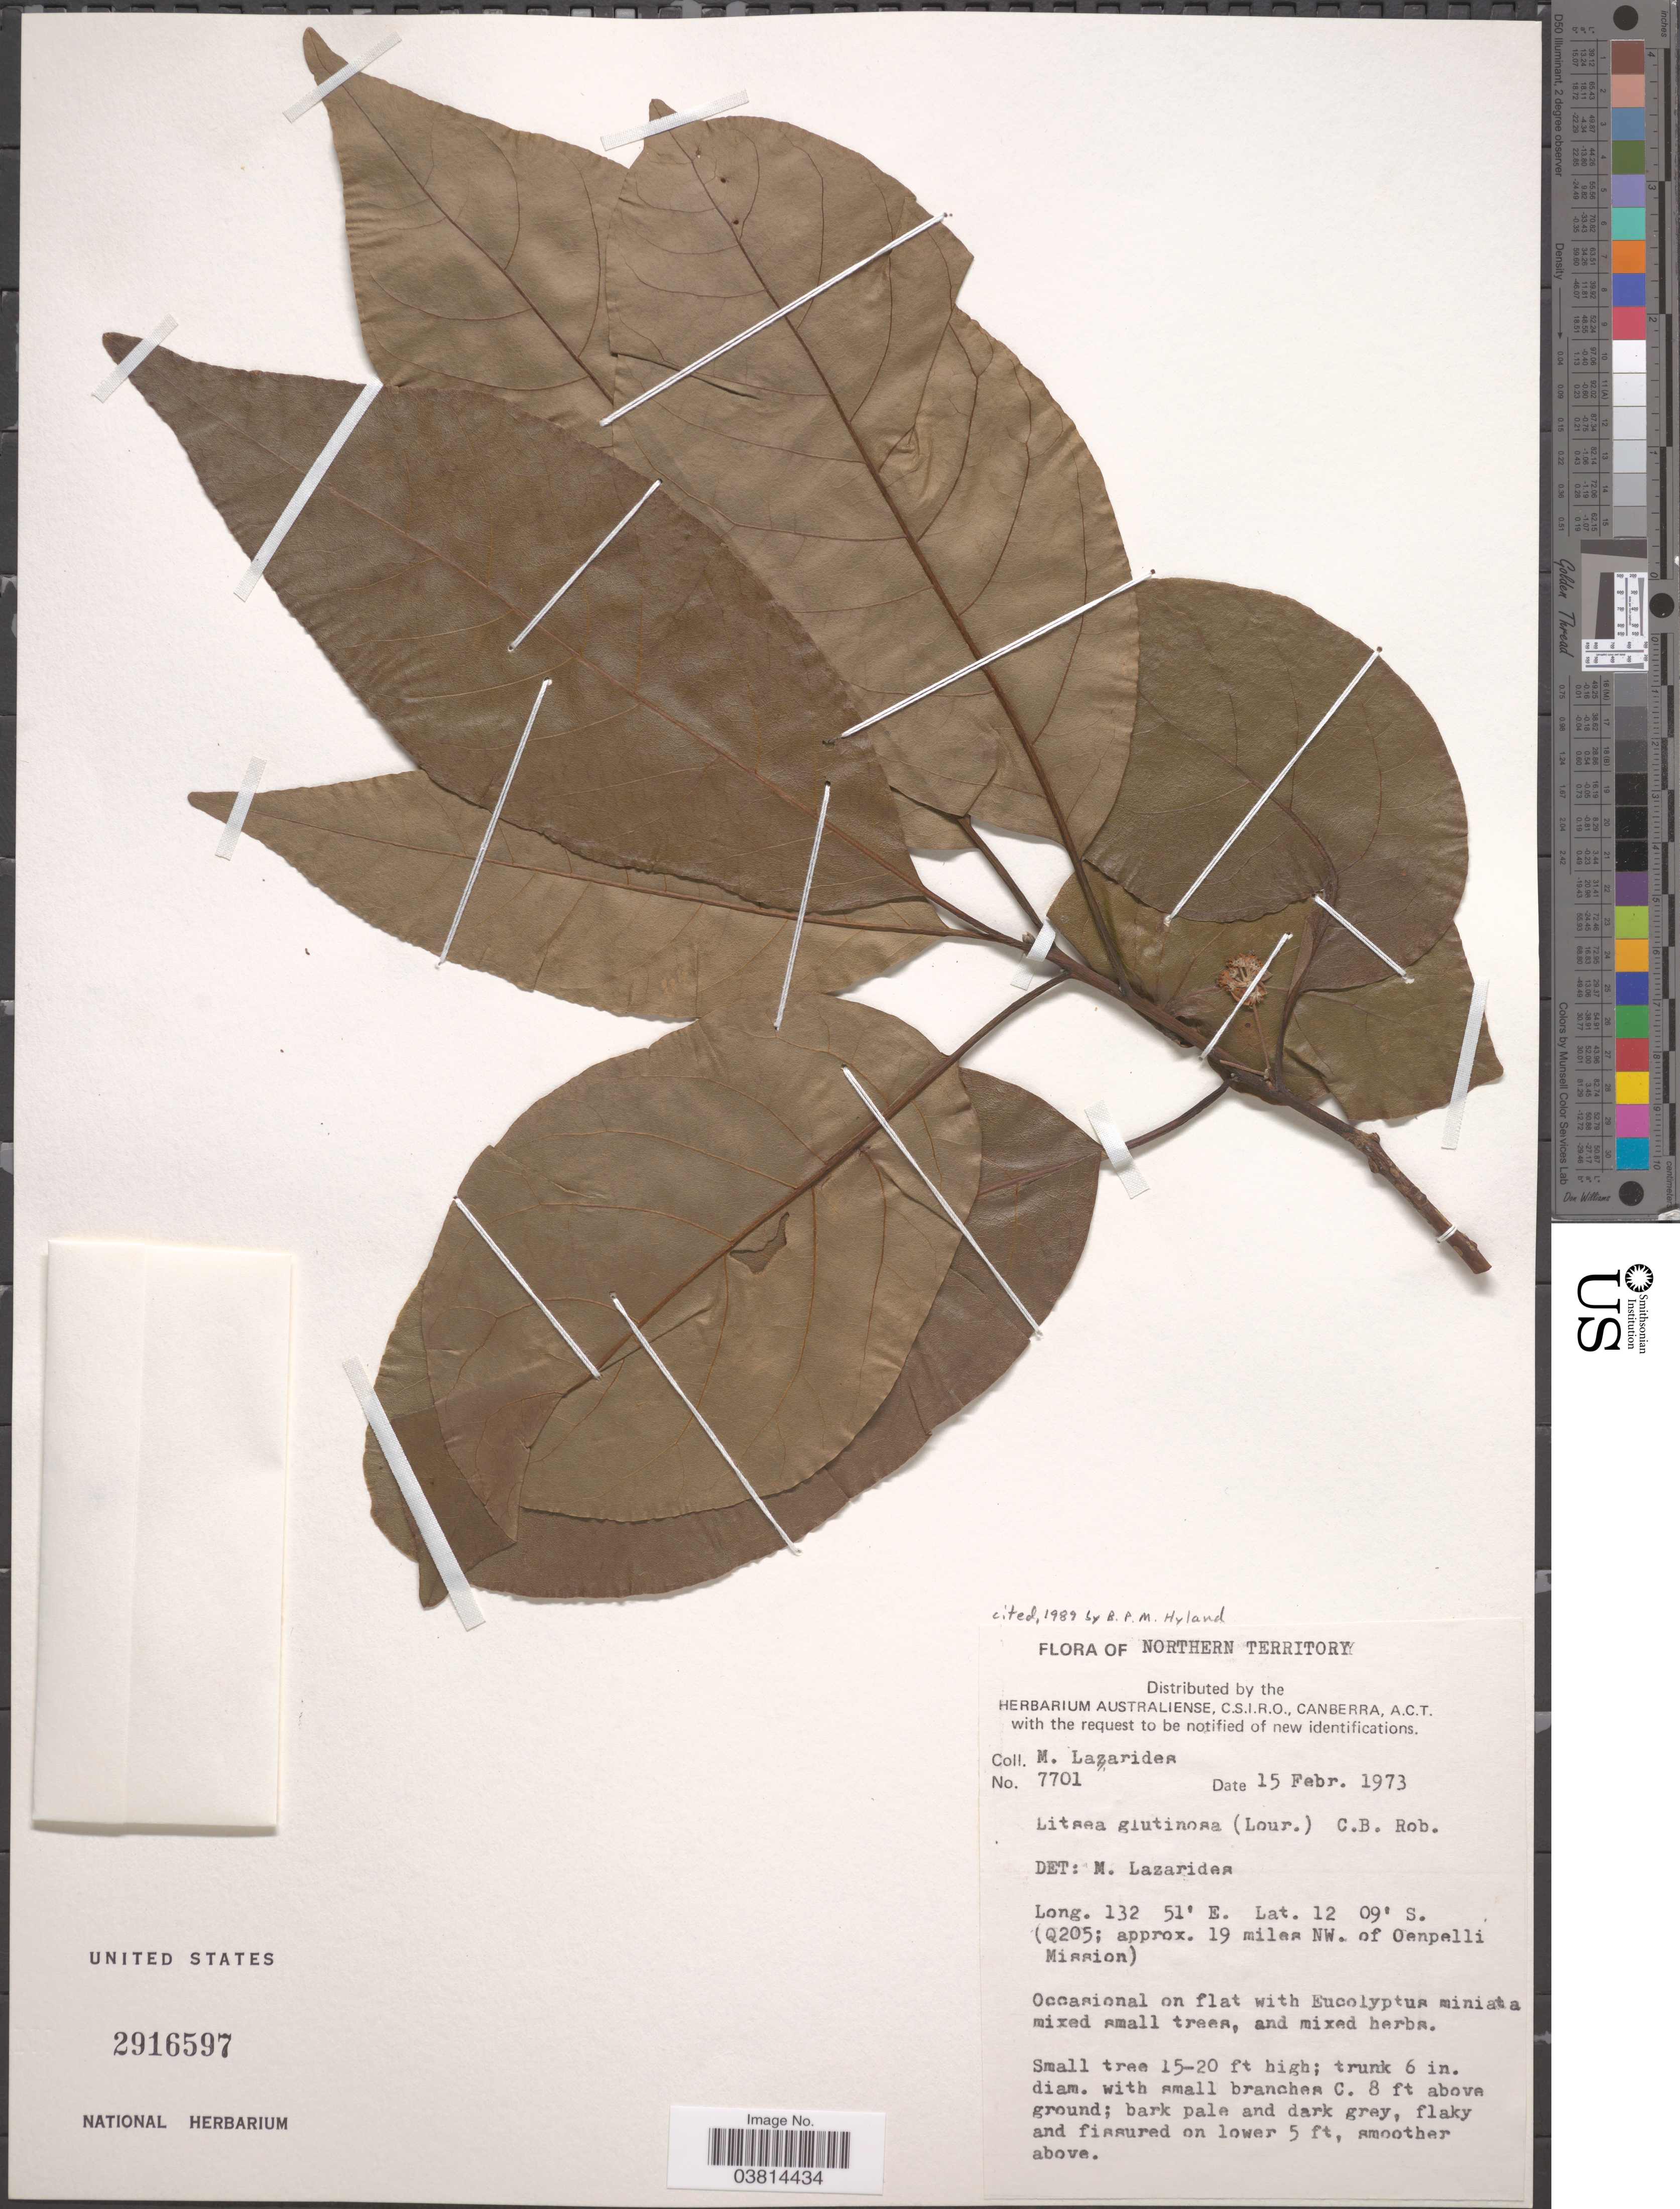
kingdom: Plantae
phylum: Tracheophyta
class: Magnoliopsida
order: Laurales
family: Lauraceae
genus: Litsea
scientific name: Litsea glutinosa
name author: (Lour.) C.B. Rob.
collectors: M. Lazarides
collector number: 7701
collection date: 1973-02-15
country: Australia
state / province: Northern Territory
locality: (Q205; approx. 19 miles NW. of Oenpelli Mission).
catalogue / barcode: US 2916597